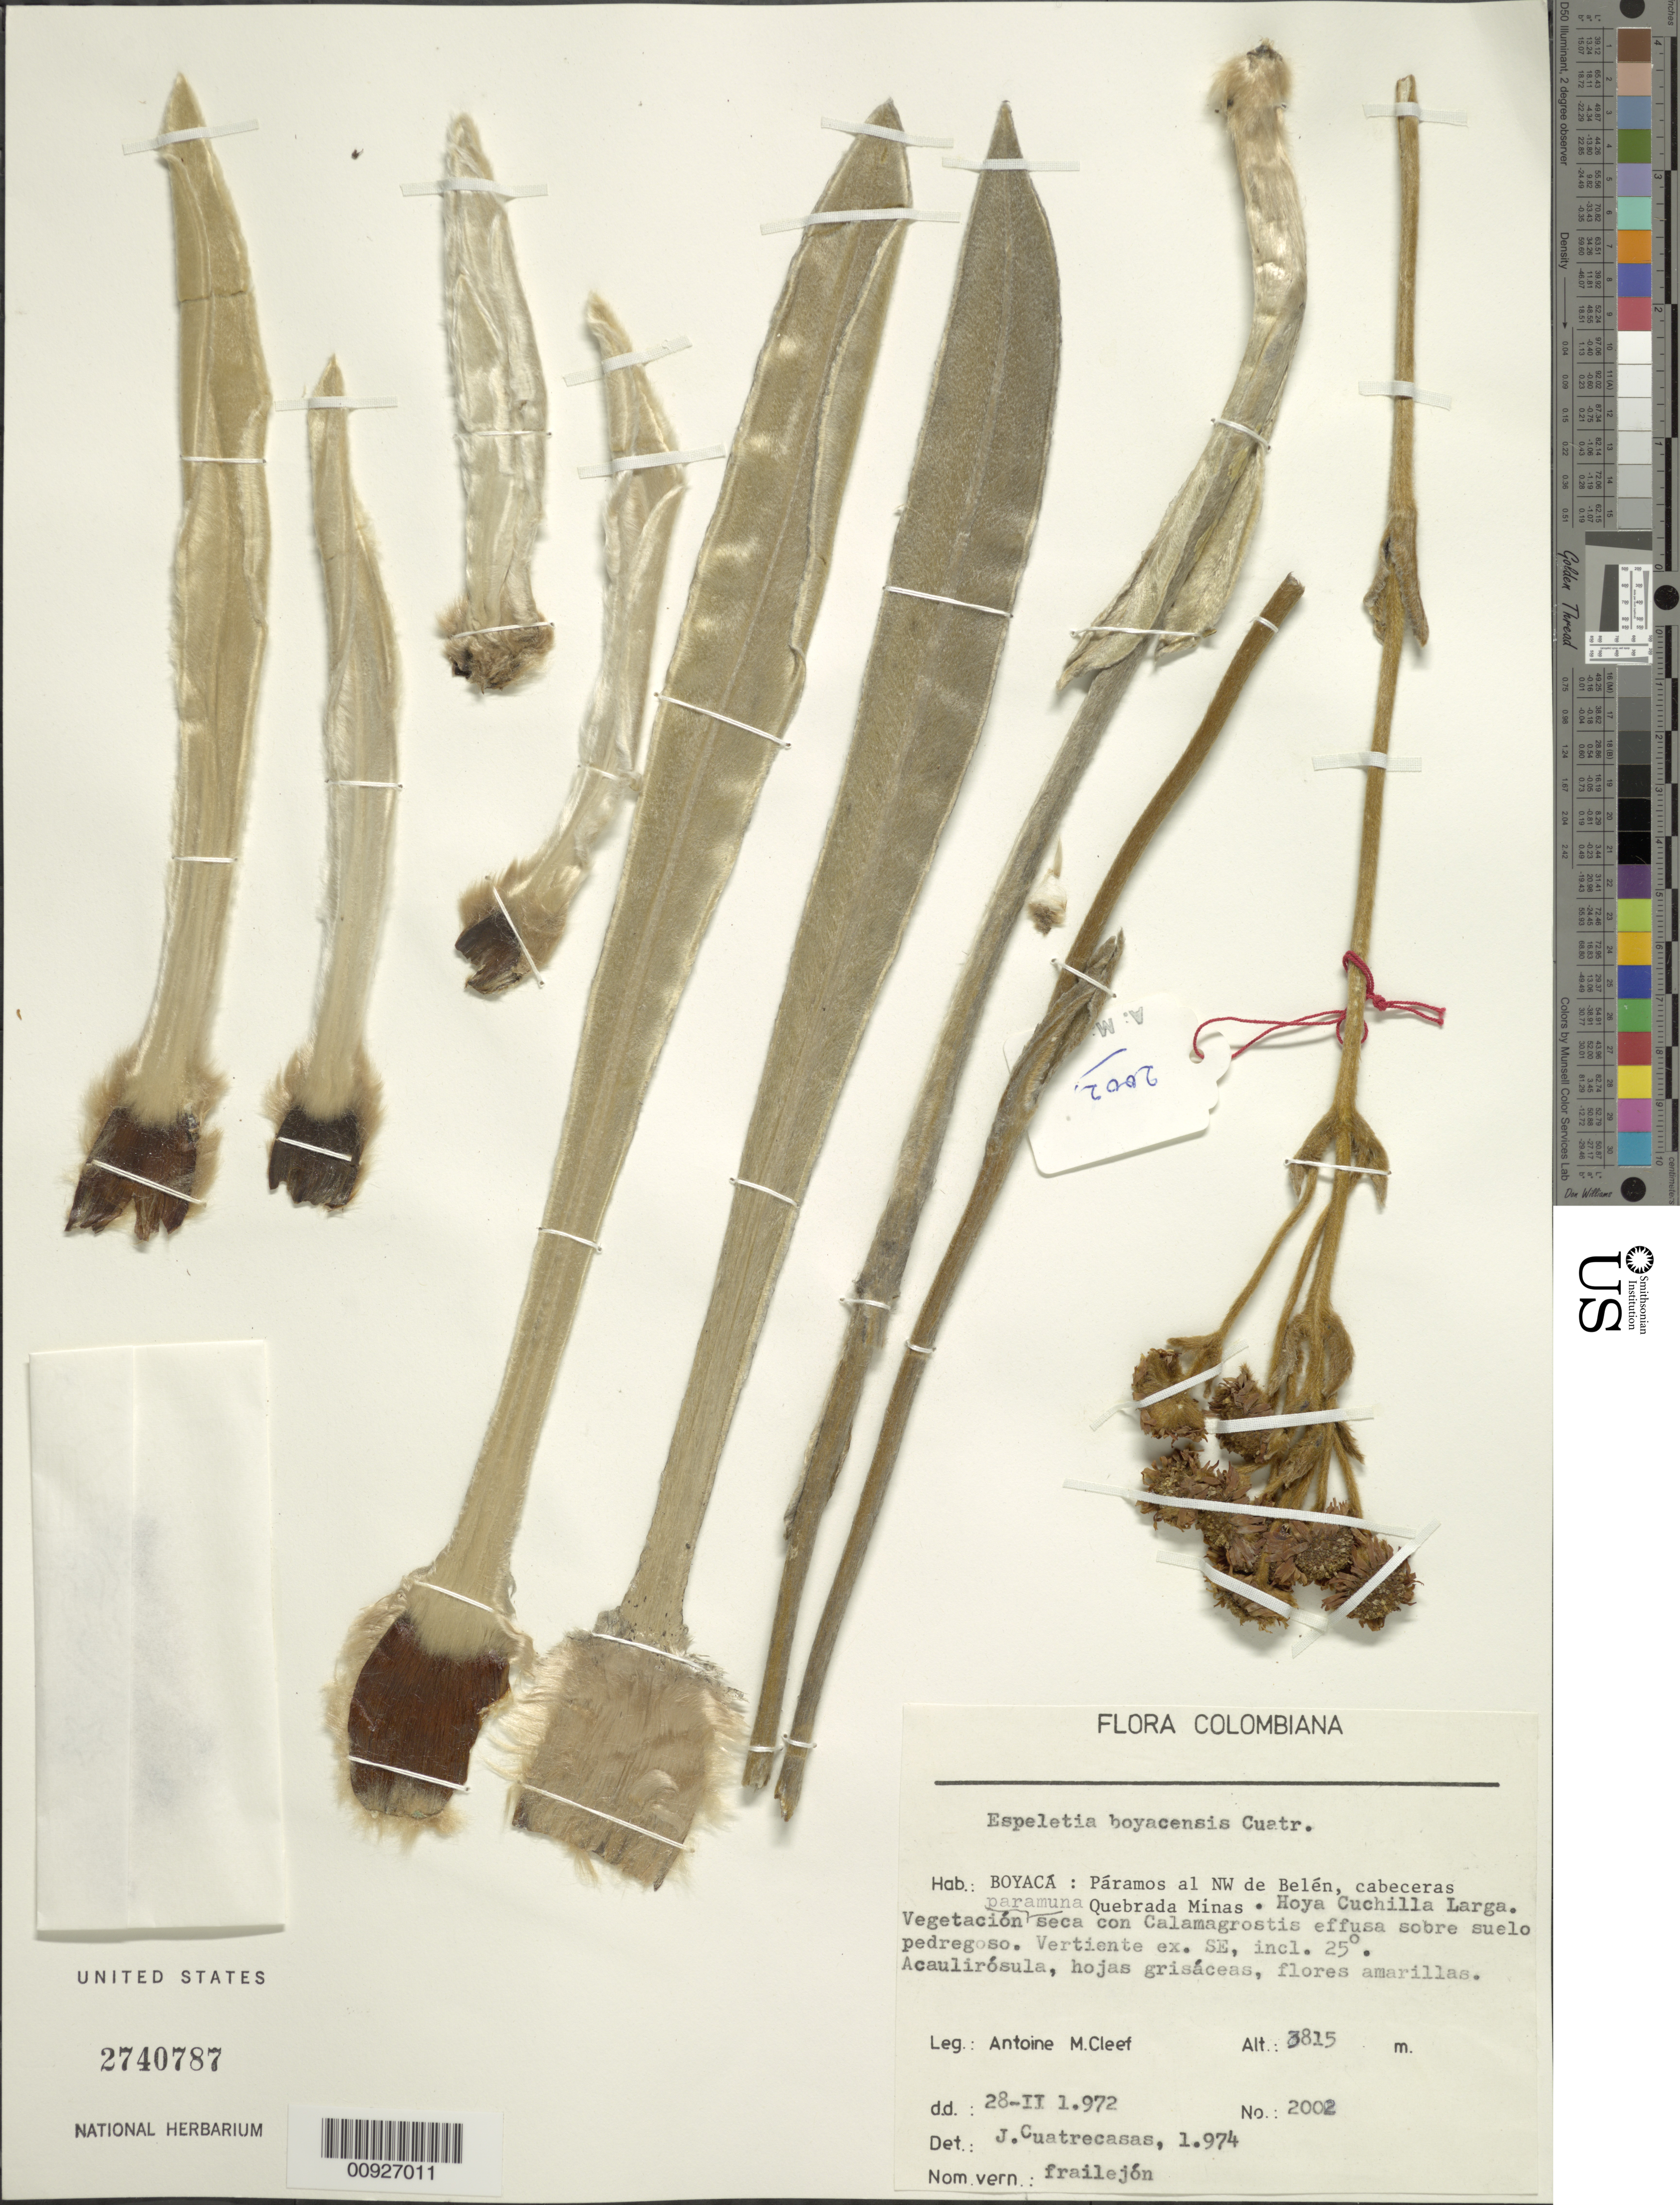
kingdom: Plantae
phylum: Tracheophyta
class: Magnoliopsida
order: Asterales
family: Asteraceae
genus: Espeletia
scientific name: Espeletia boyacensis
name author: Cuatrec.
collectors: A. M. Cleef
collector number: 2002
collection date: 1972-02-28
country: Colombia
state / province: Boyacá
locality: Páramos al NW de Belén, cabeceras Quebrada Minas. Hoya Cuchilla Larga. Vertiente ex. SE, incl. 25º.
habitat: Vegetación paramuna seca con Calamagostris effusa sobre suelo pedregoso.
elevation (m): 3815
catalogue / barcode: US 2740787